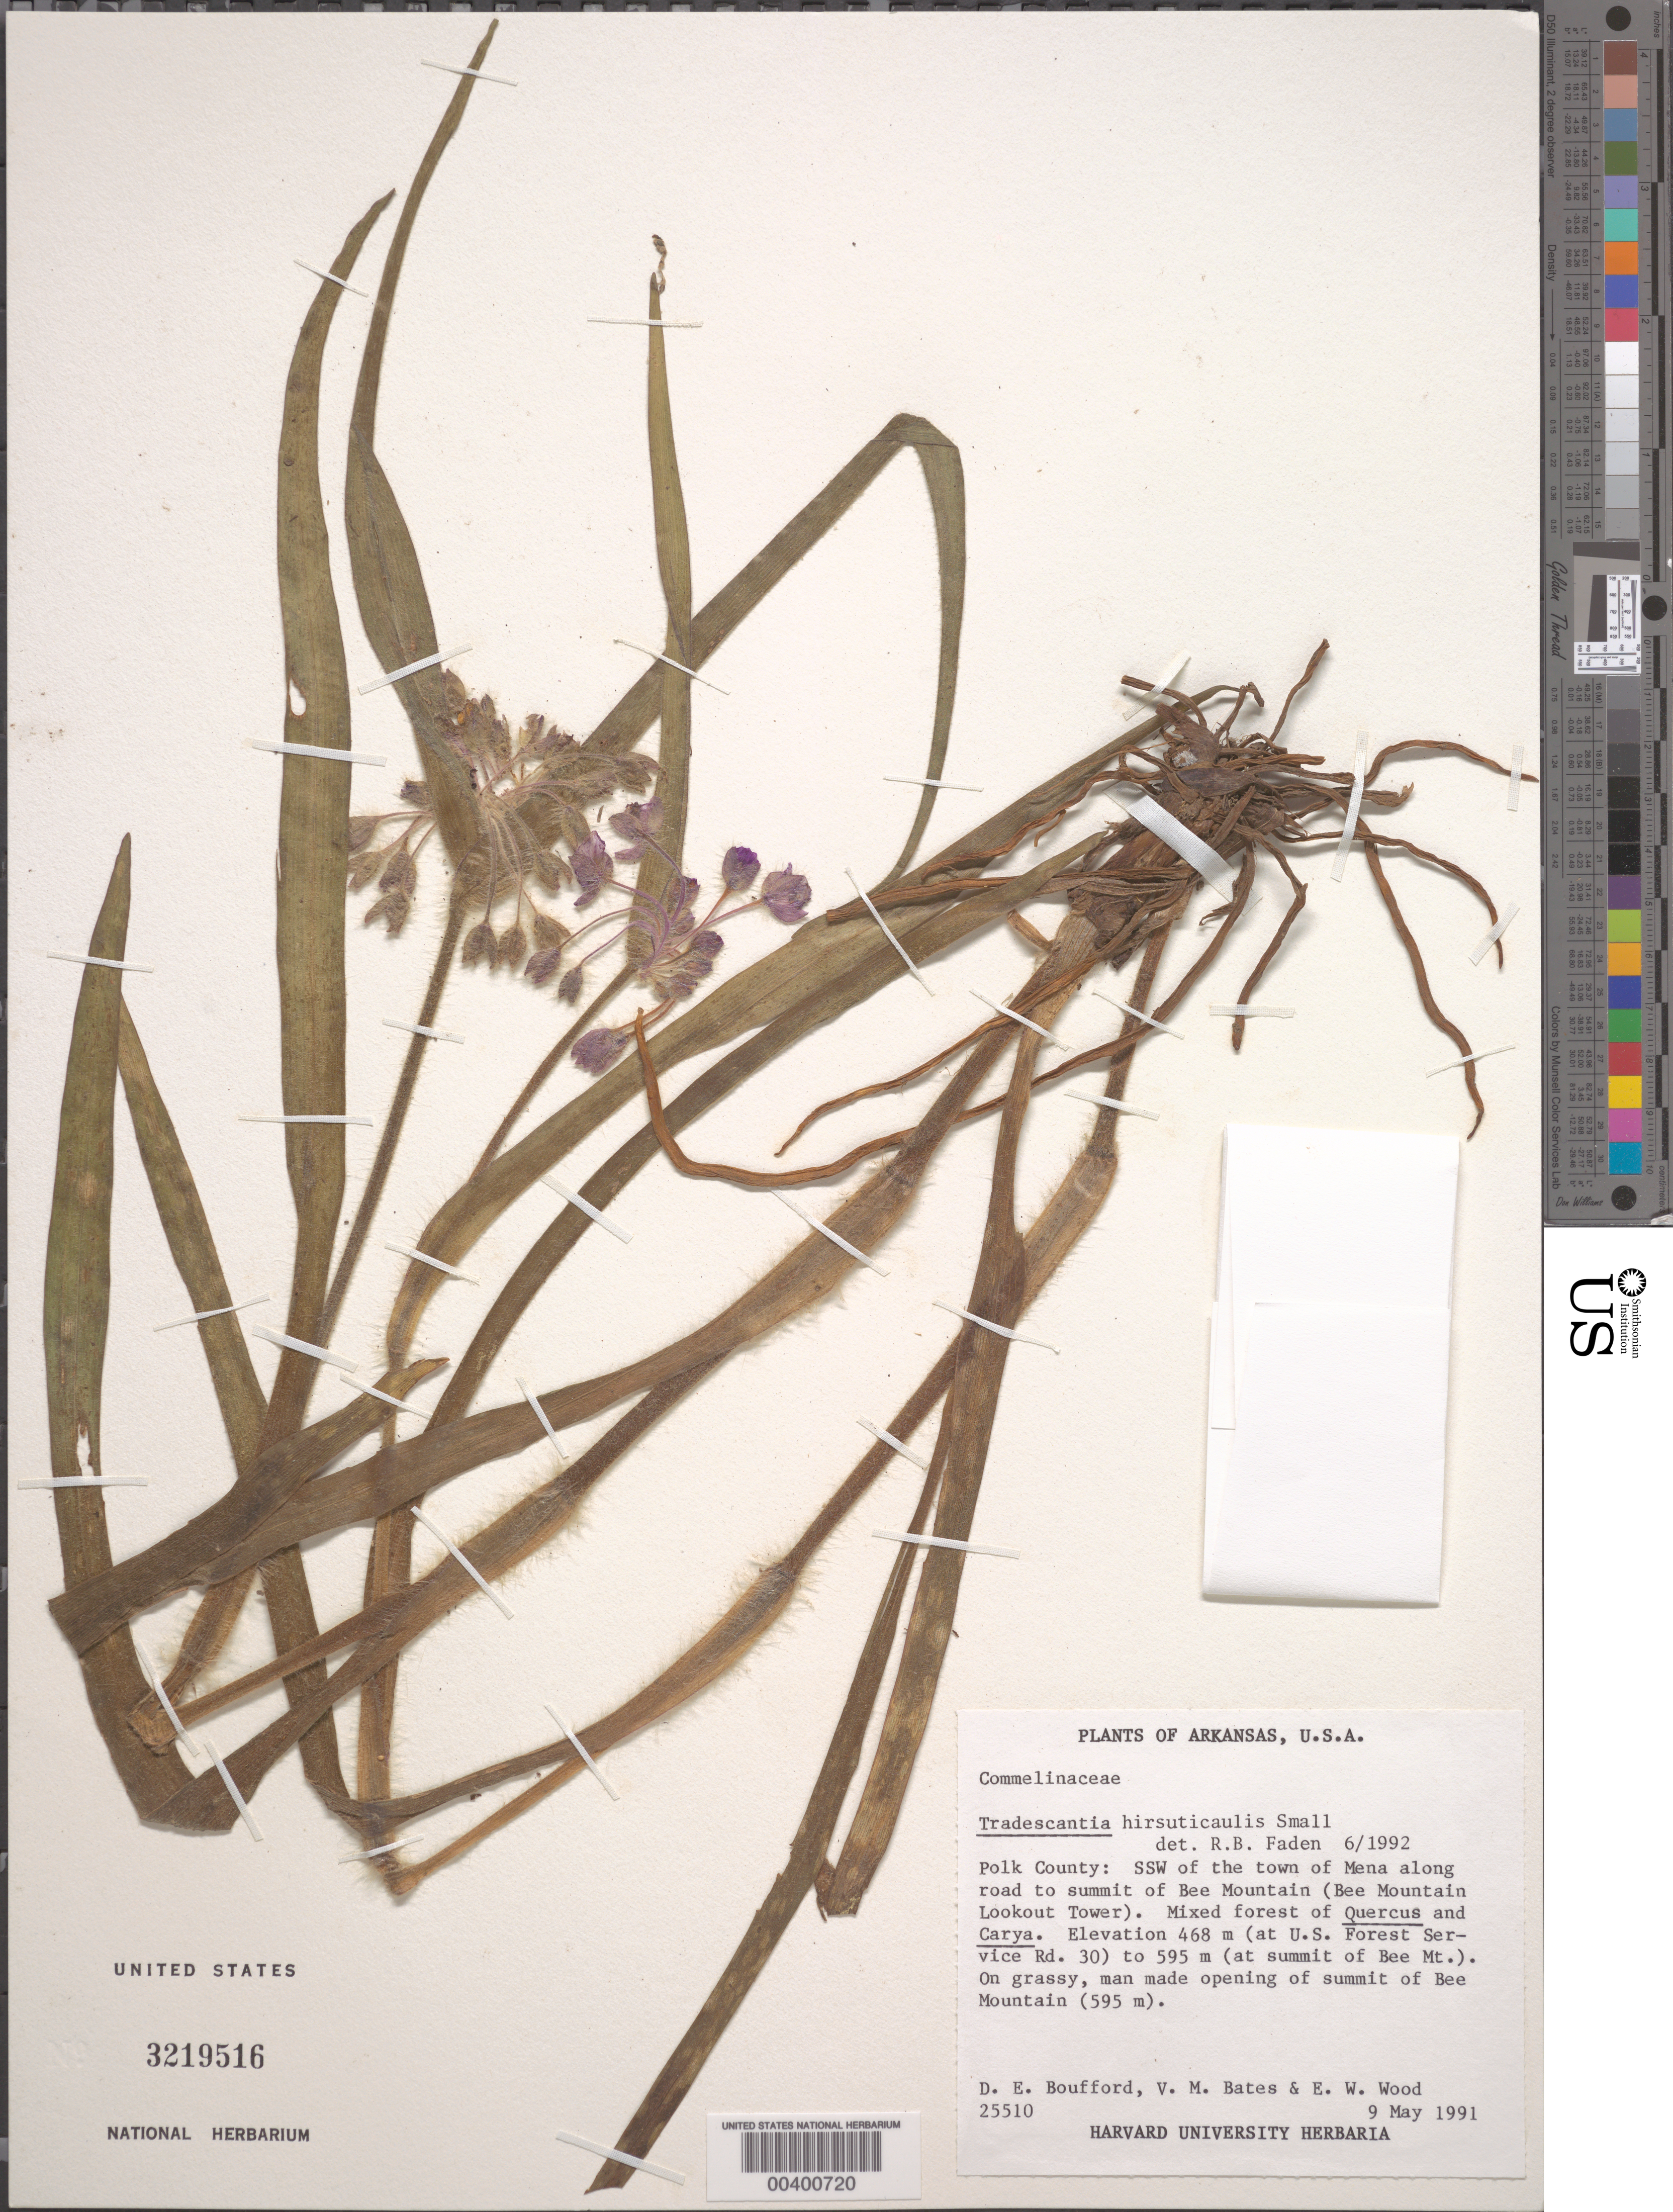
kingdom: Plantae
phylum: Tracheophyta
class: Liliopsida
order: Commelinales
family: Commelinaceae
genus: Tradescantia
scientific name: Tradescantia hirsuticaulis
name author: Small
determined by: Faden, Robert B., (US), Smithsonian Institution - National Museum of Natural History (UNITED STATES)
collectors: D. E. Boufford, V. Bates & E. Wood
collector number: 25510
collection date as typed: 09 May 1991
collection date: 1991-05-09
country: United States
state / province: Arkansas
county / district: Polk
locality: Ssw of mena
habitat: Mixed forest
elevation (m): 595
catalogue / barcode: US 3219516